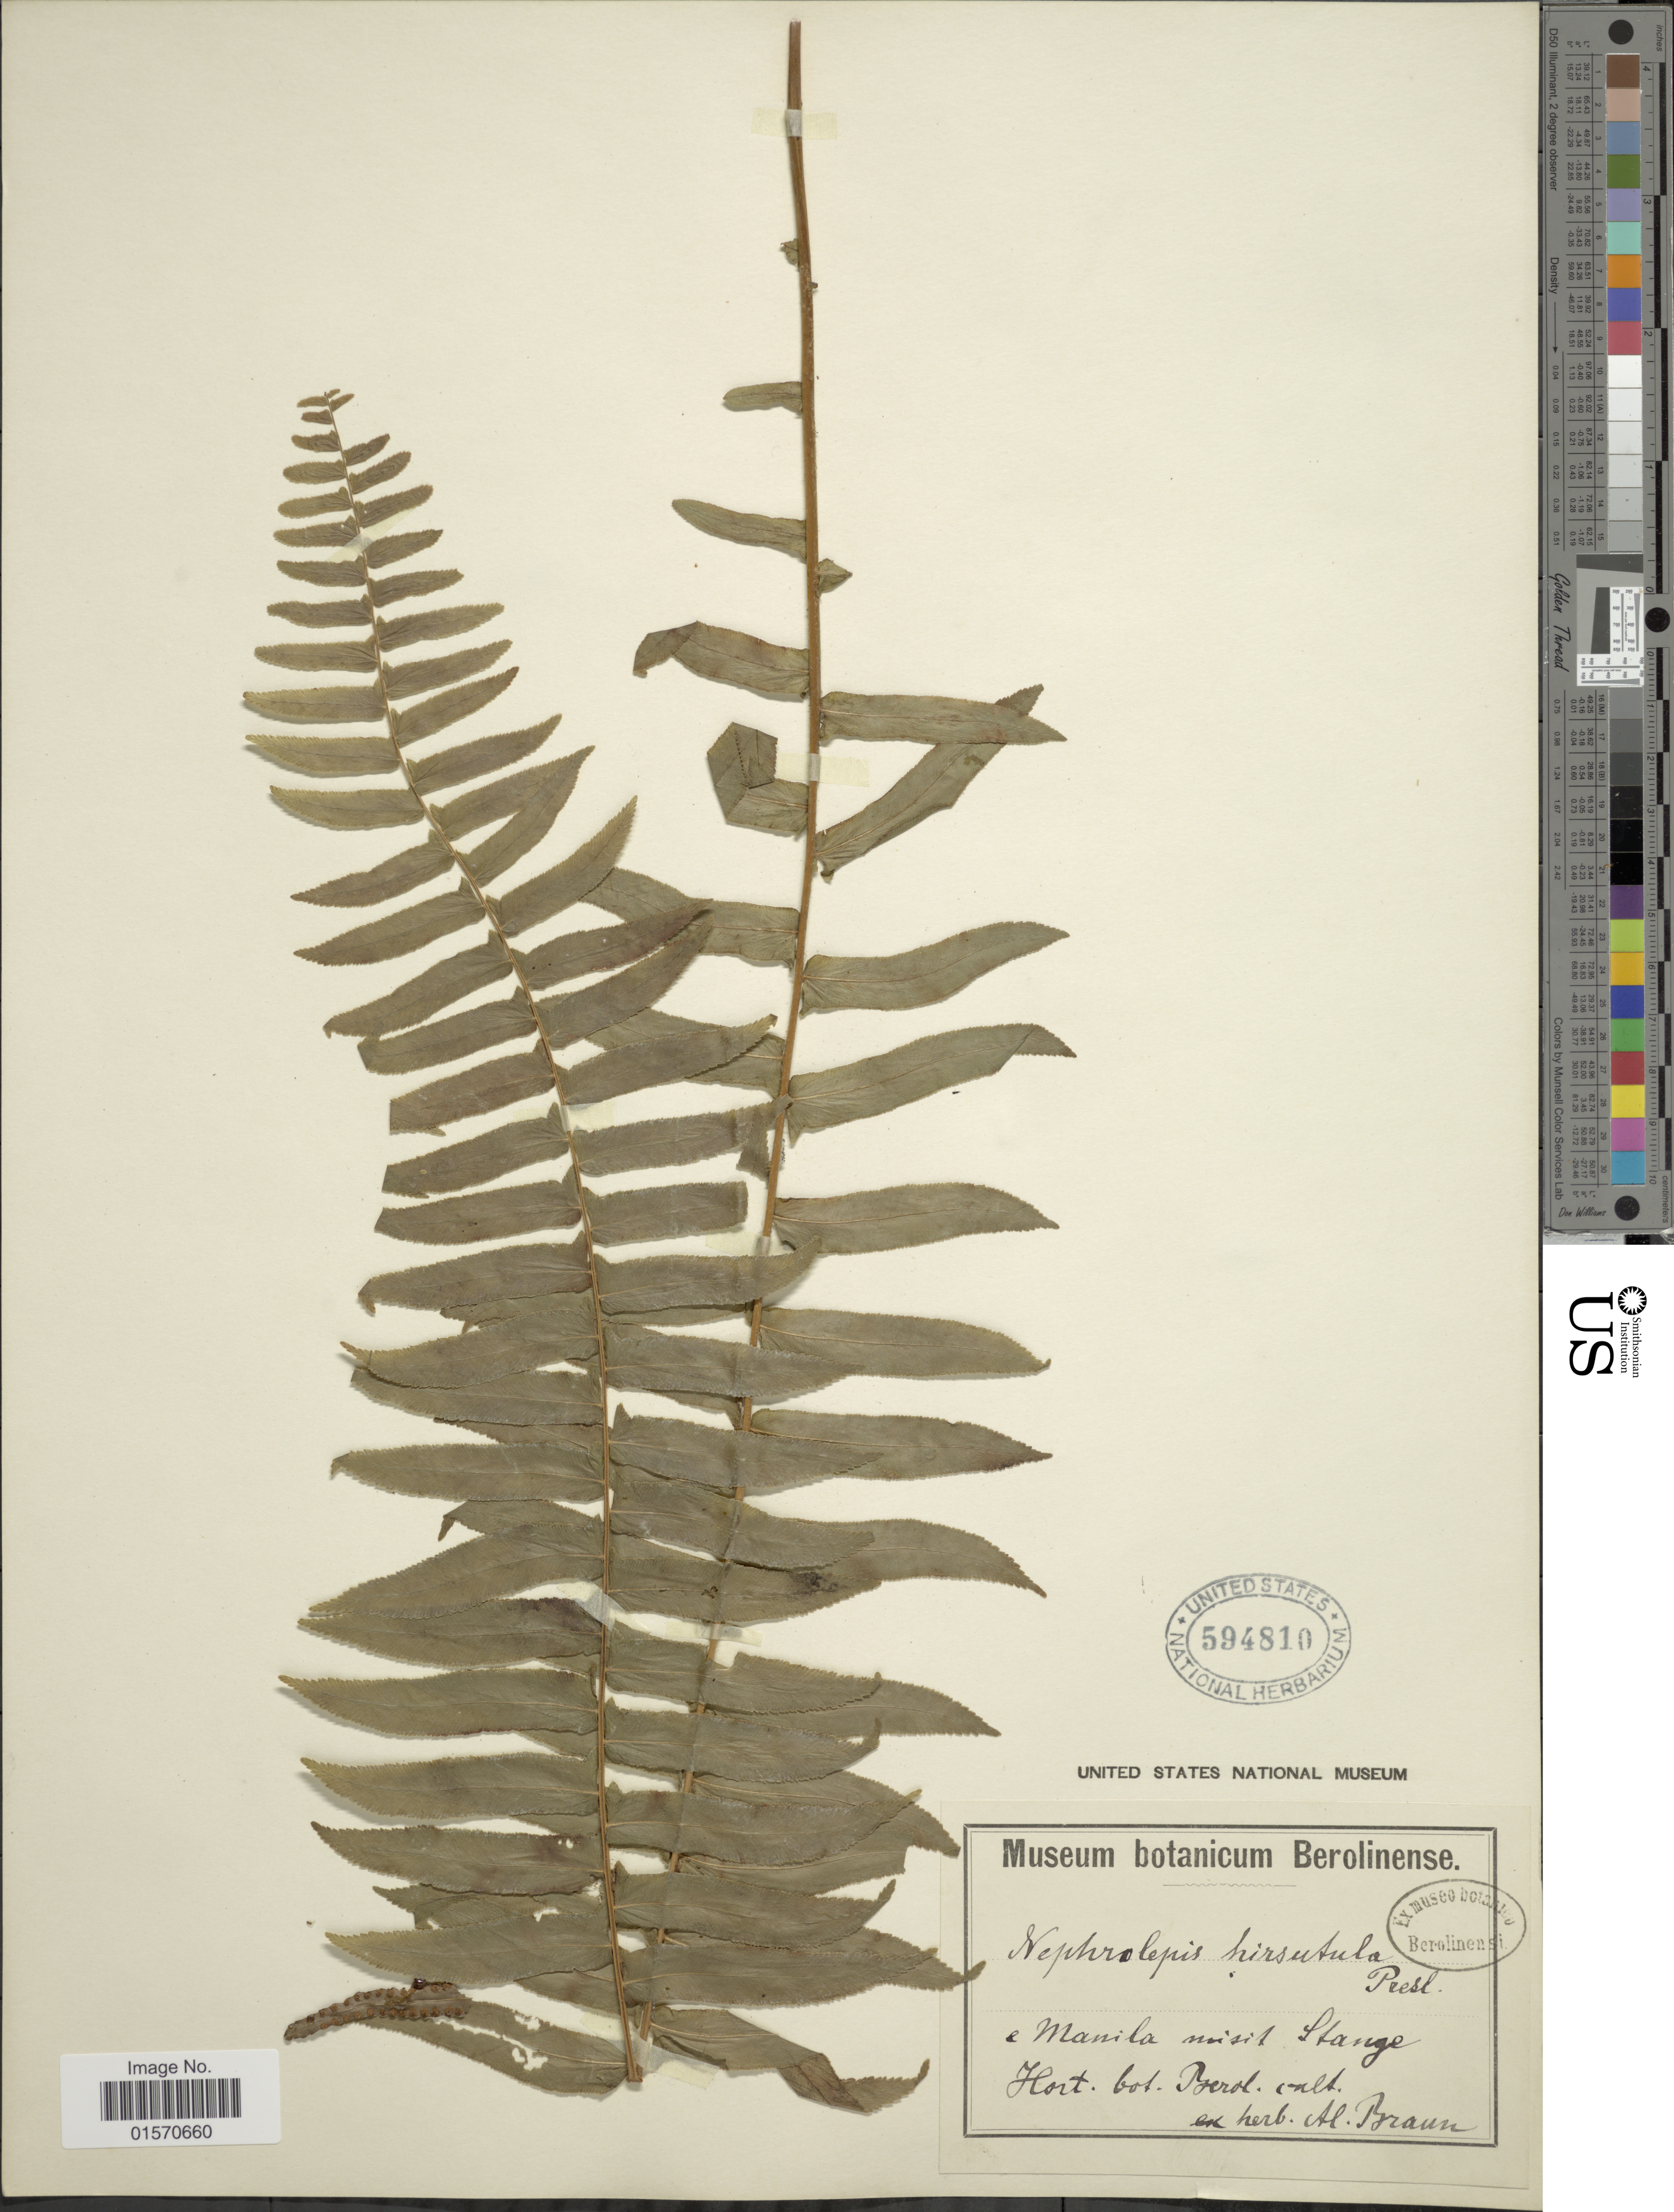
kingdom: Plantae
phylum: Tracheophyta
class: Polypodiopsida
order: Polypodiales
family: Nephrolepidaceae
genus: Nephrolepis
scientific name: Nephrolepis multiflora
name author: (Roxb.) F.M. Jarrett ex C.V. Morton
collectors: ex herb. A. Braun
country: Philippines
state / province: National Capital Region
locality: Manila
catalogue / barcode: US 594810